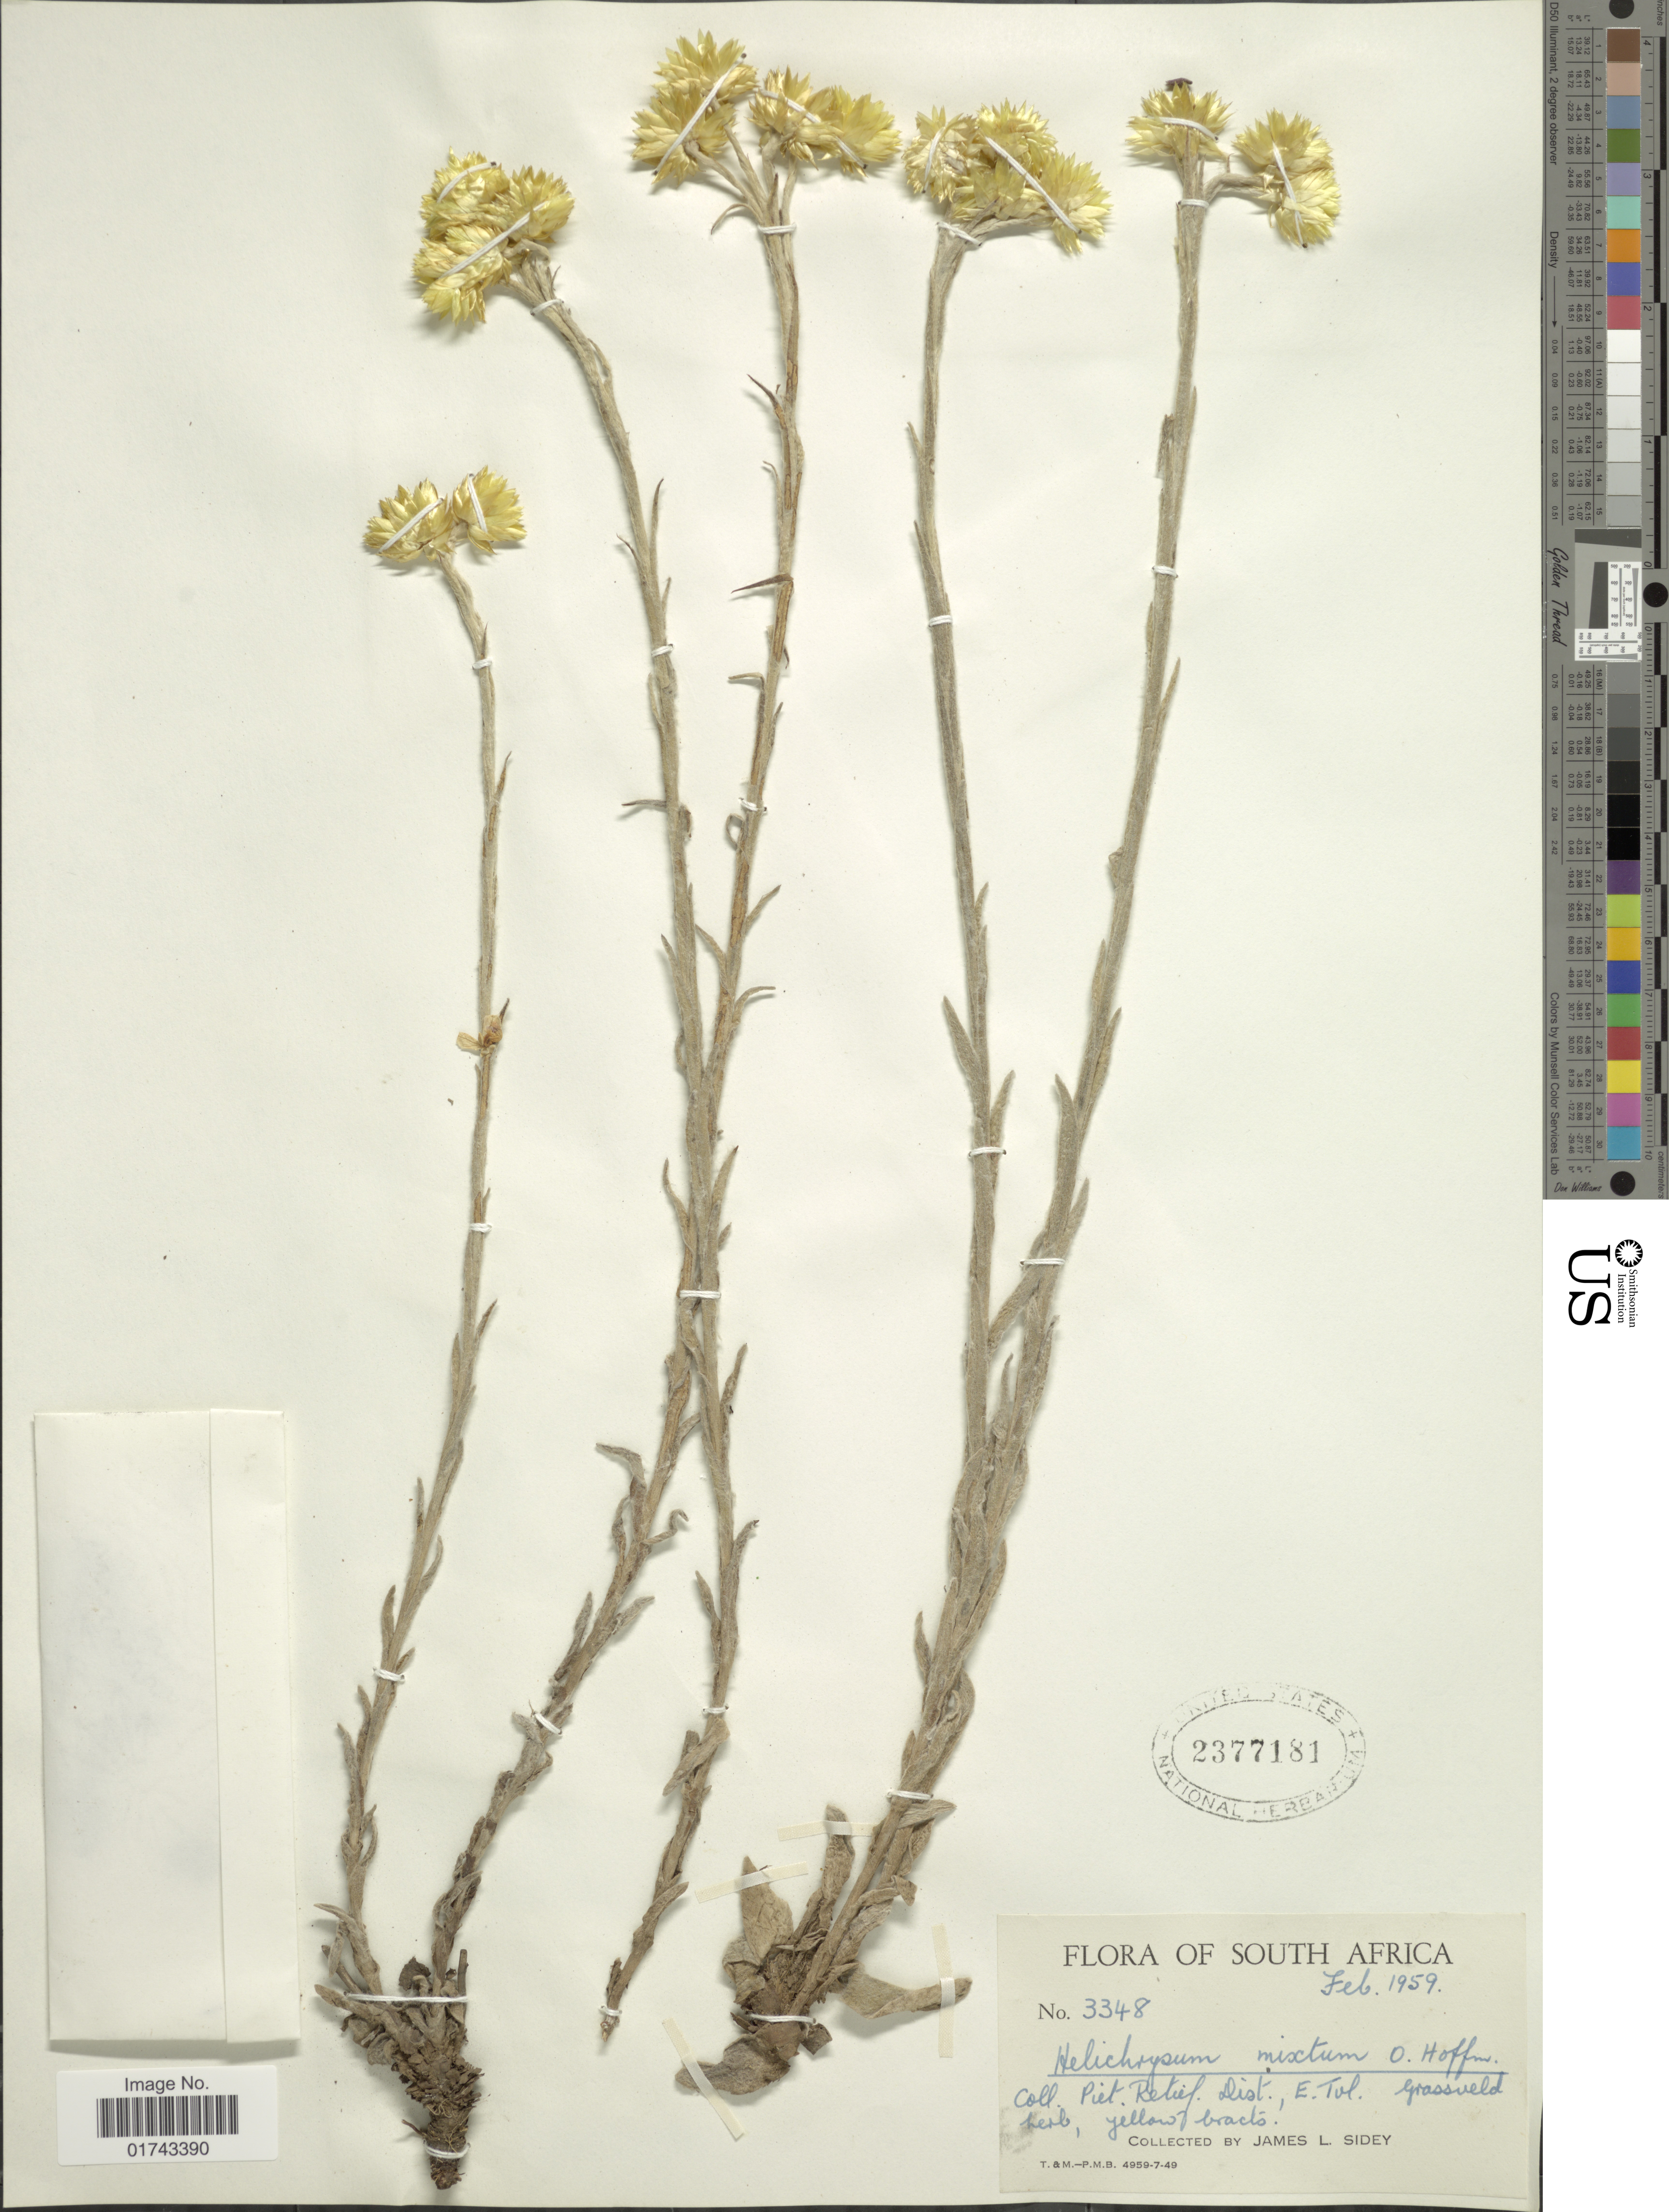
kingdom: Plantae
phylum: Tracheophyta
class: Magnoliopsida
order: Asterales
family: Asteraceae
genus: Helichrysum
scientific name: Helichrysum mixtum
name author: (Kuntze) Moeser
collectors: J. L. Sidey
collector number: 3348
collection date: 1959-02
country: South Africa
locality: Piet Retief, Dist., E. Tol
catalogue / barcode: US 2377181